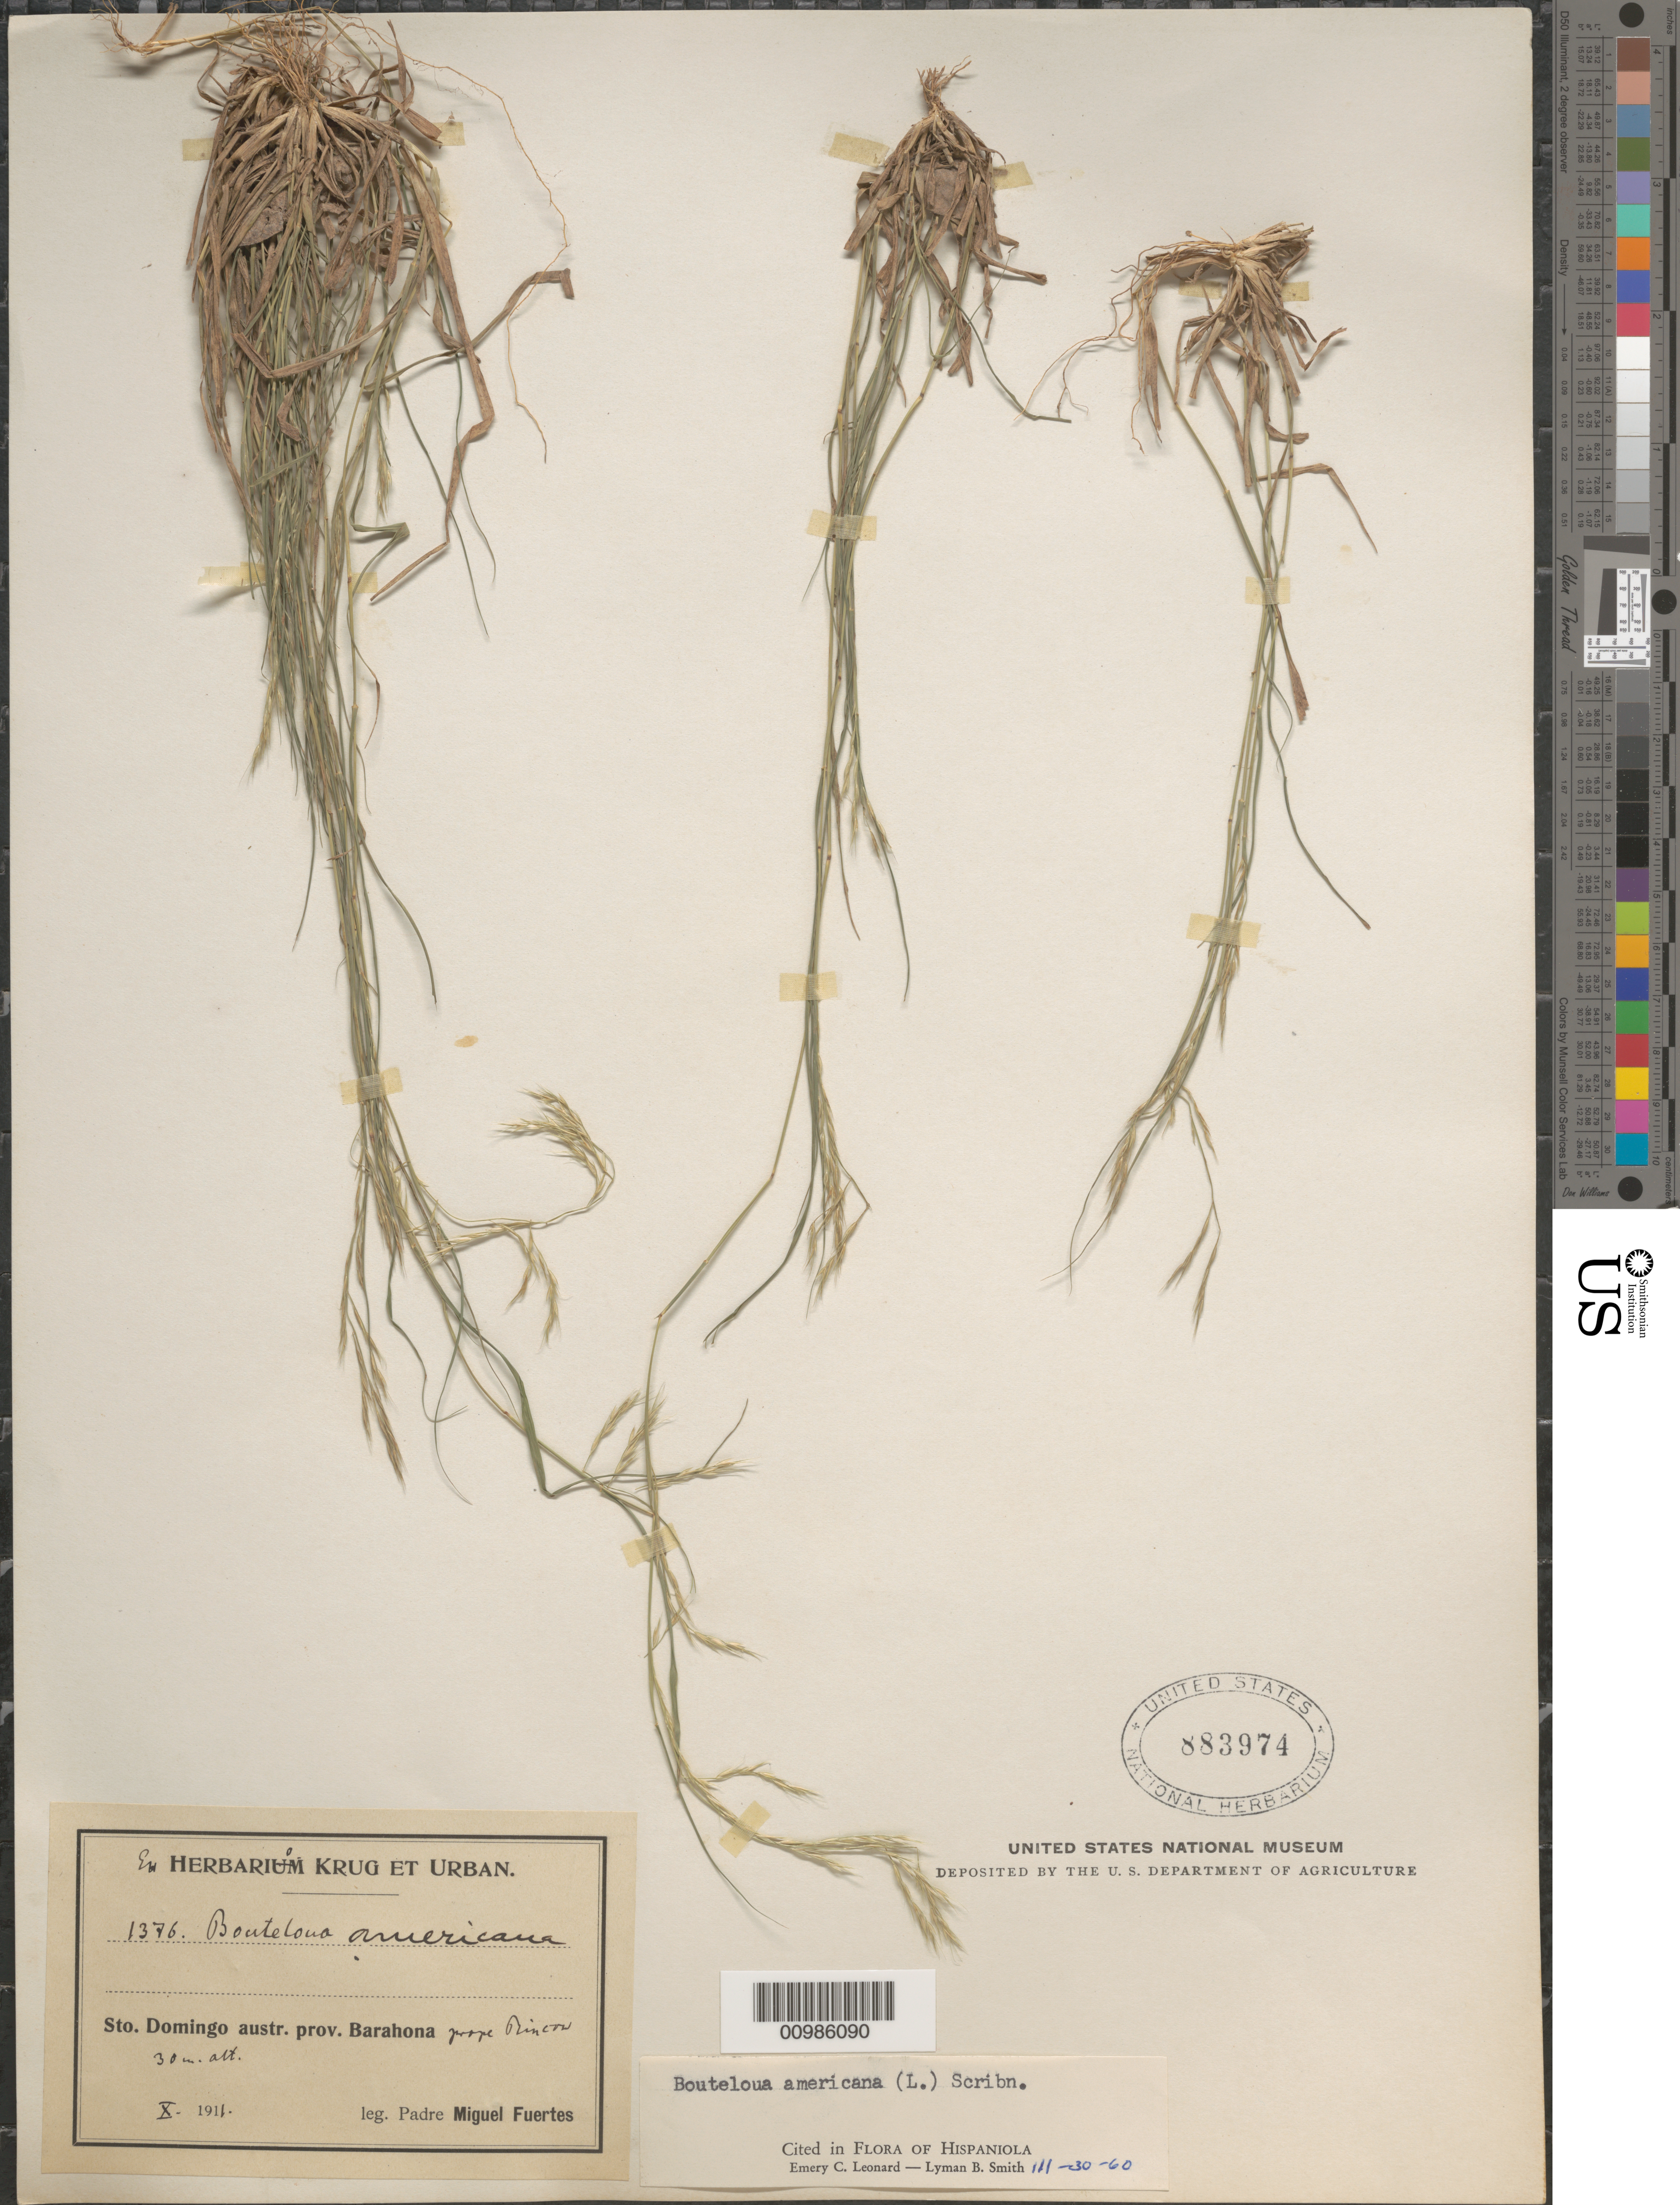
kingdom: Plantae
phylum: Tracheophyta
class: Liliopsida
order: Poales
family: Poaceae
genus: Bouteloua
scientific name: Bouteloua americana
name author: (L.) Scribn.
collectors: M. D. Fuertes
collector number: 1376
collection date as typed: Oct 1911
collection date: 1911-10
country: Dominican Republic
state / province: Barahona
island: Hispaniola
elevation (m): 30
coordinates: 0 N, 0 E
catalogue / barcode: US 883974